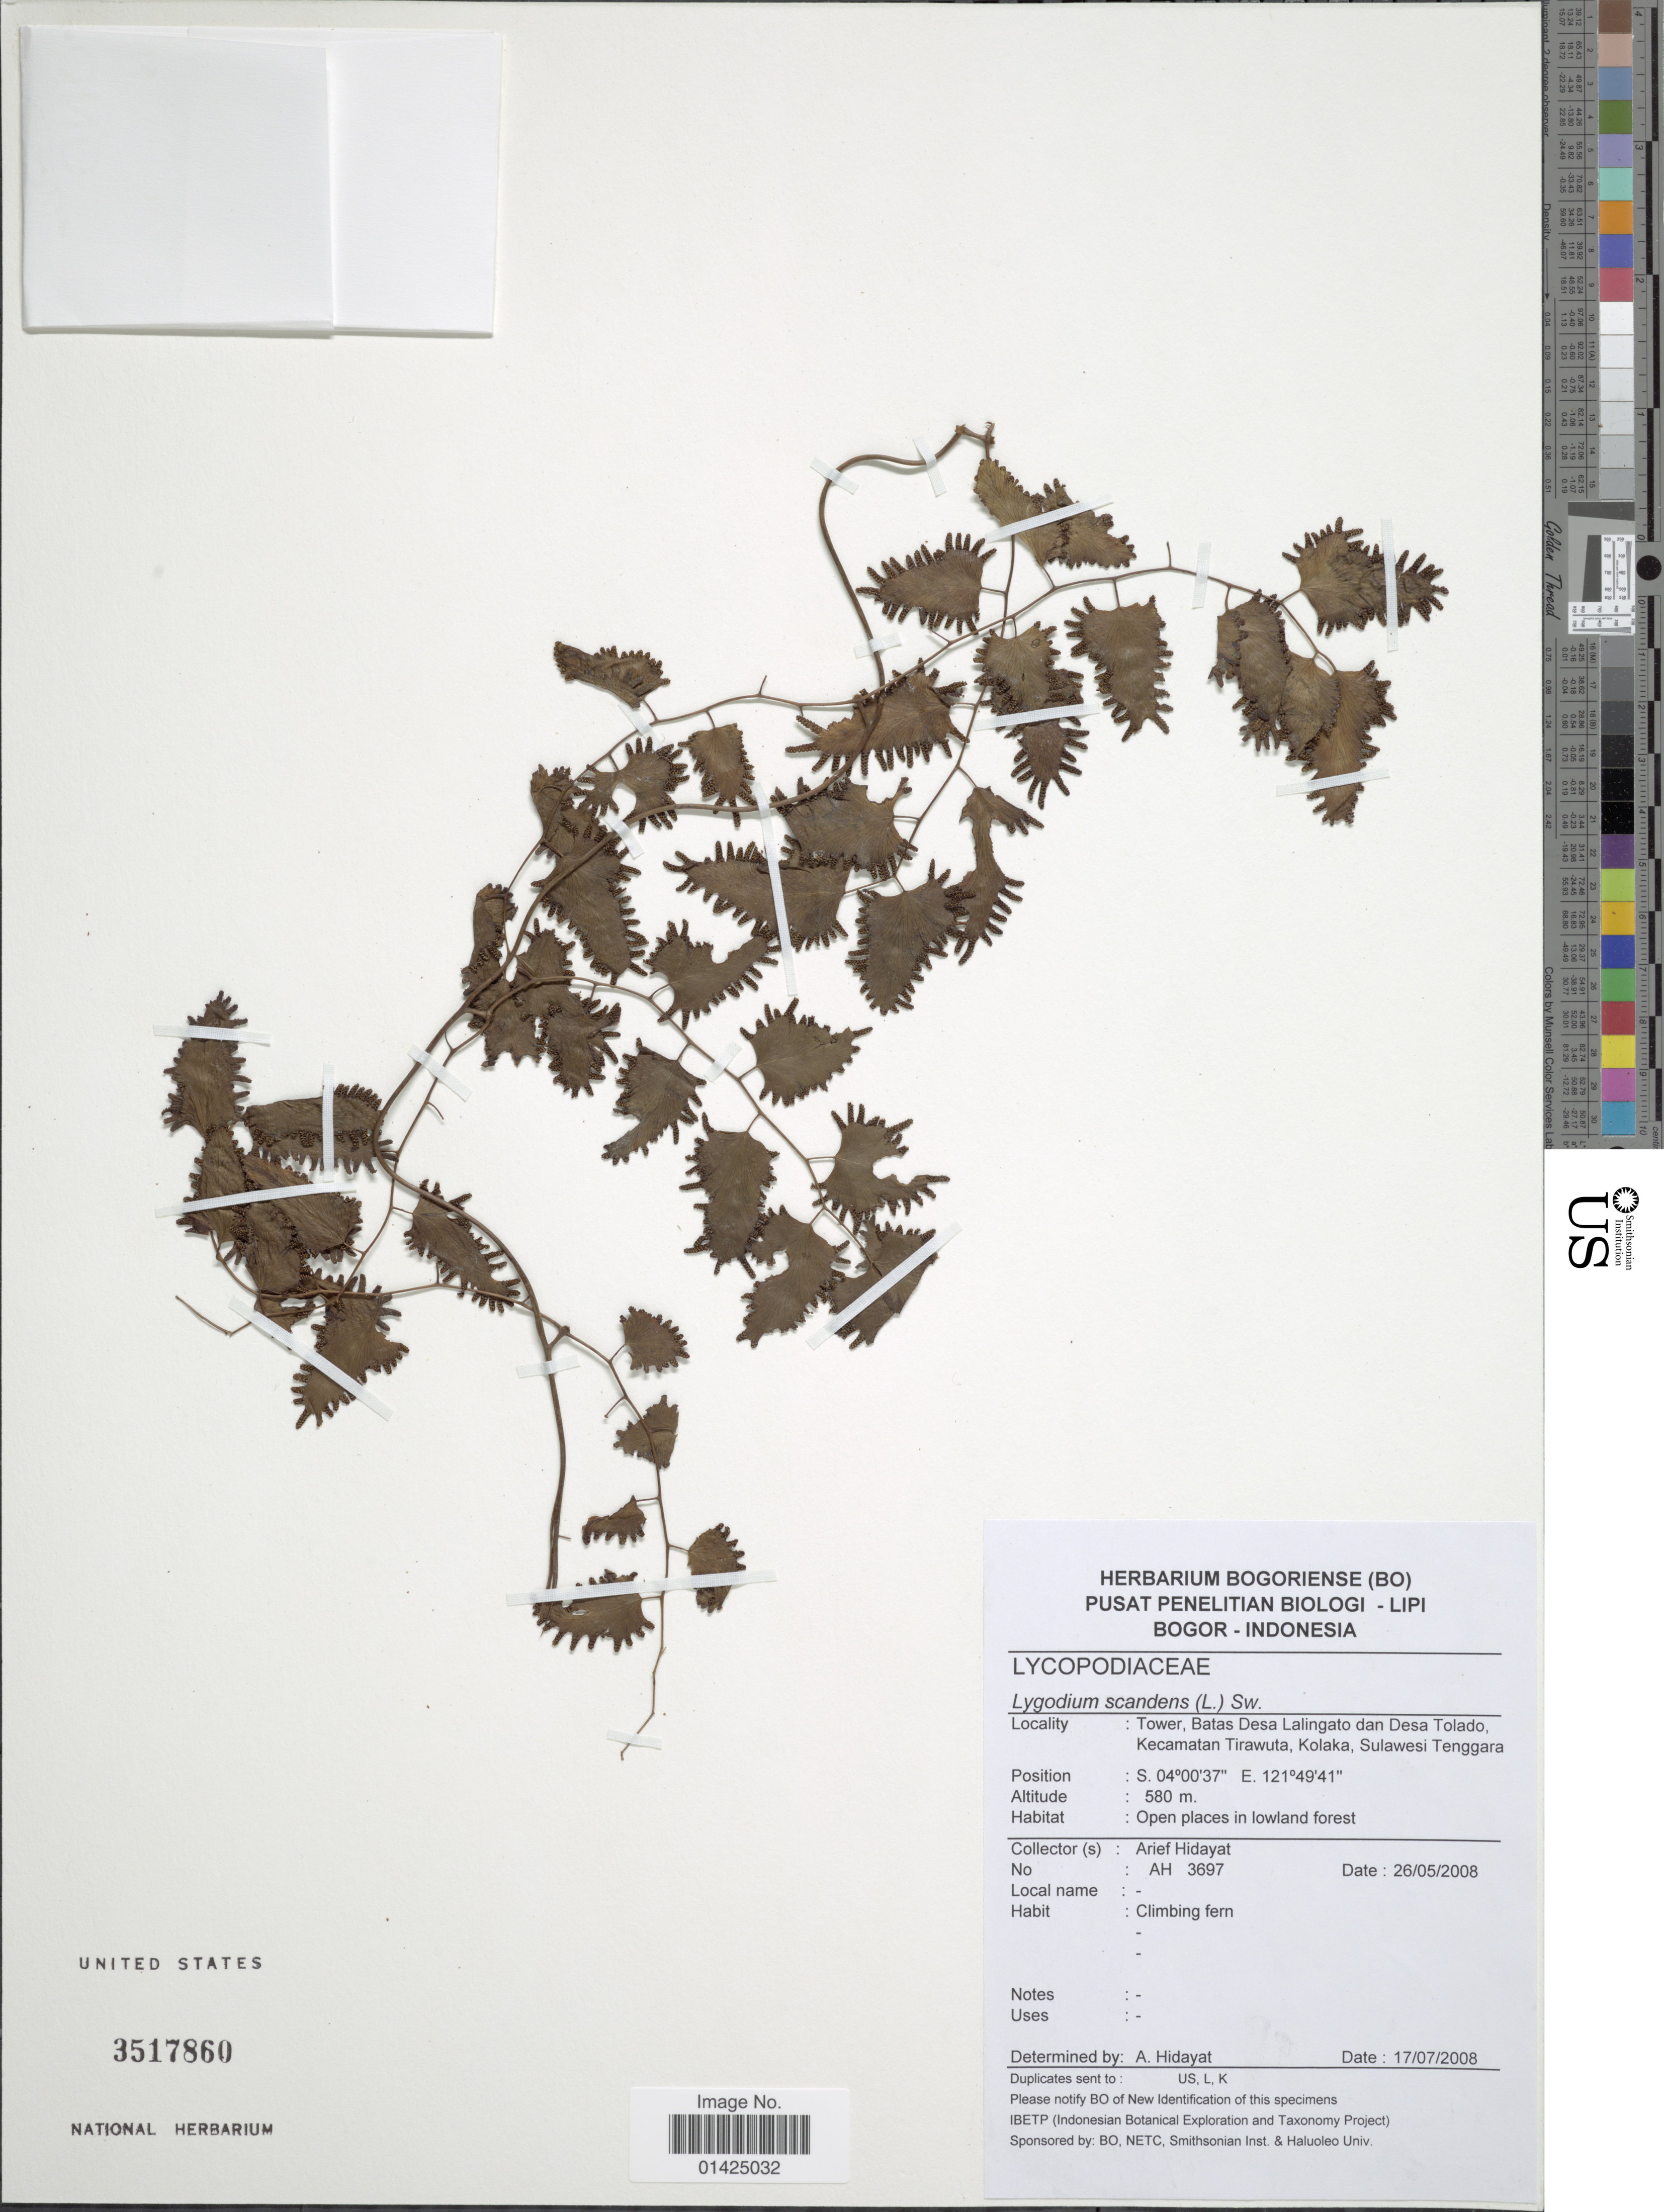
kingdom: Plantae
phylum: Tracheophyta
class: Polypodiopsida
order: Schizaeales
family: Lygodiaceae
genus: Lygodium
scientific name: Lygodium sp.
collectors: A. Hidayat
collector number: AH 3697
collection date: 2008-05-26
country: Indonesia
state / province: Sulawesi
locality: Tower, Batas Desa Lalingato dan Desa Tolado, Kecamatan Tirawuta, Kolaka, Sulawesi Tengara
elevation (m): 580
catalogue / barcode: US 3517860